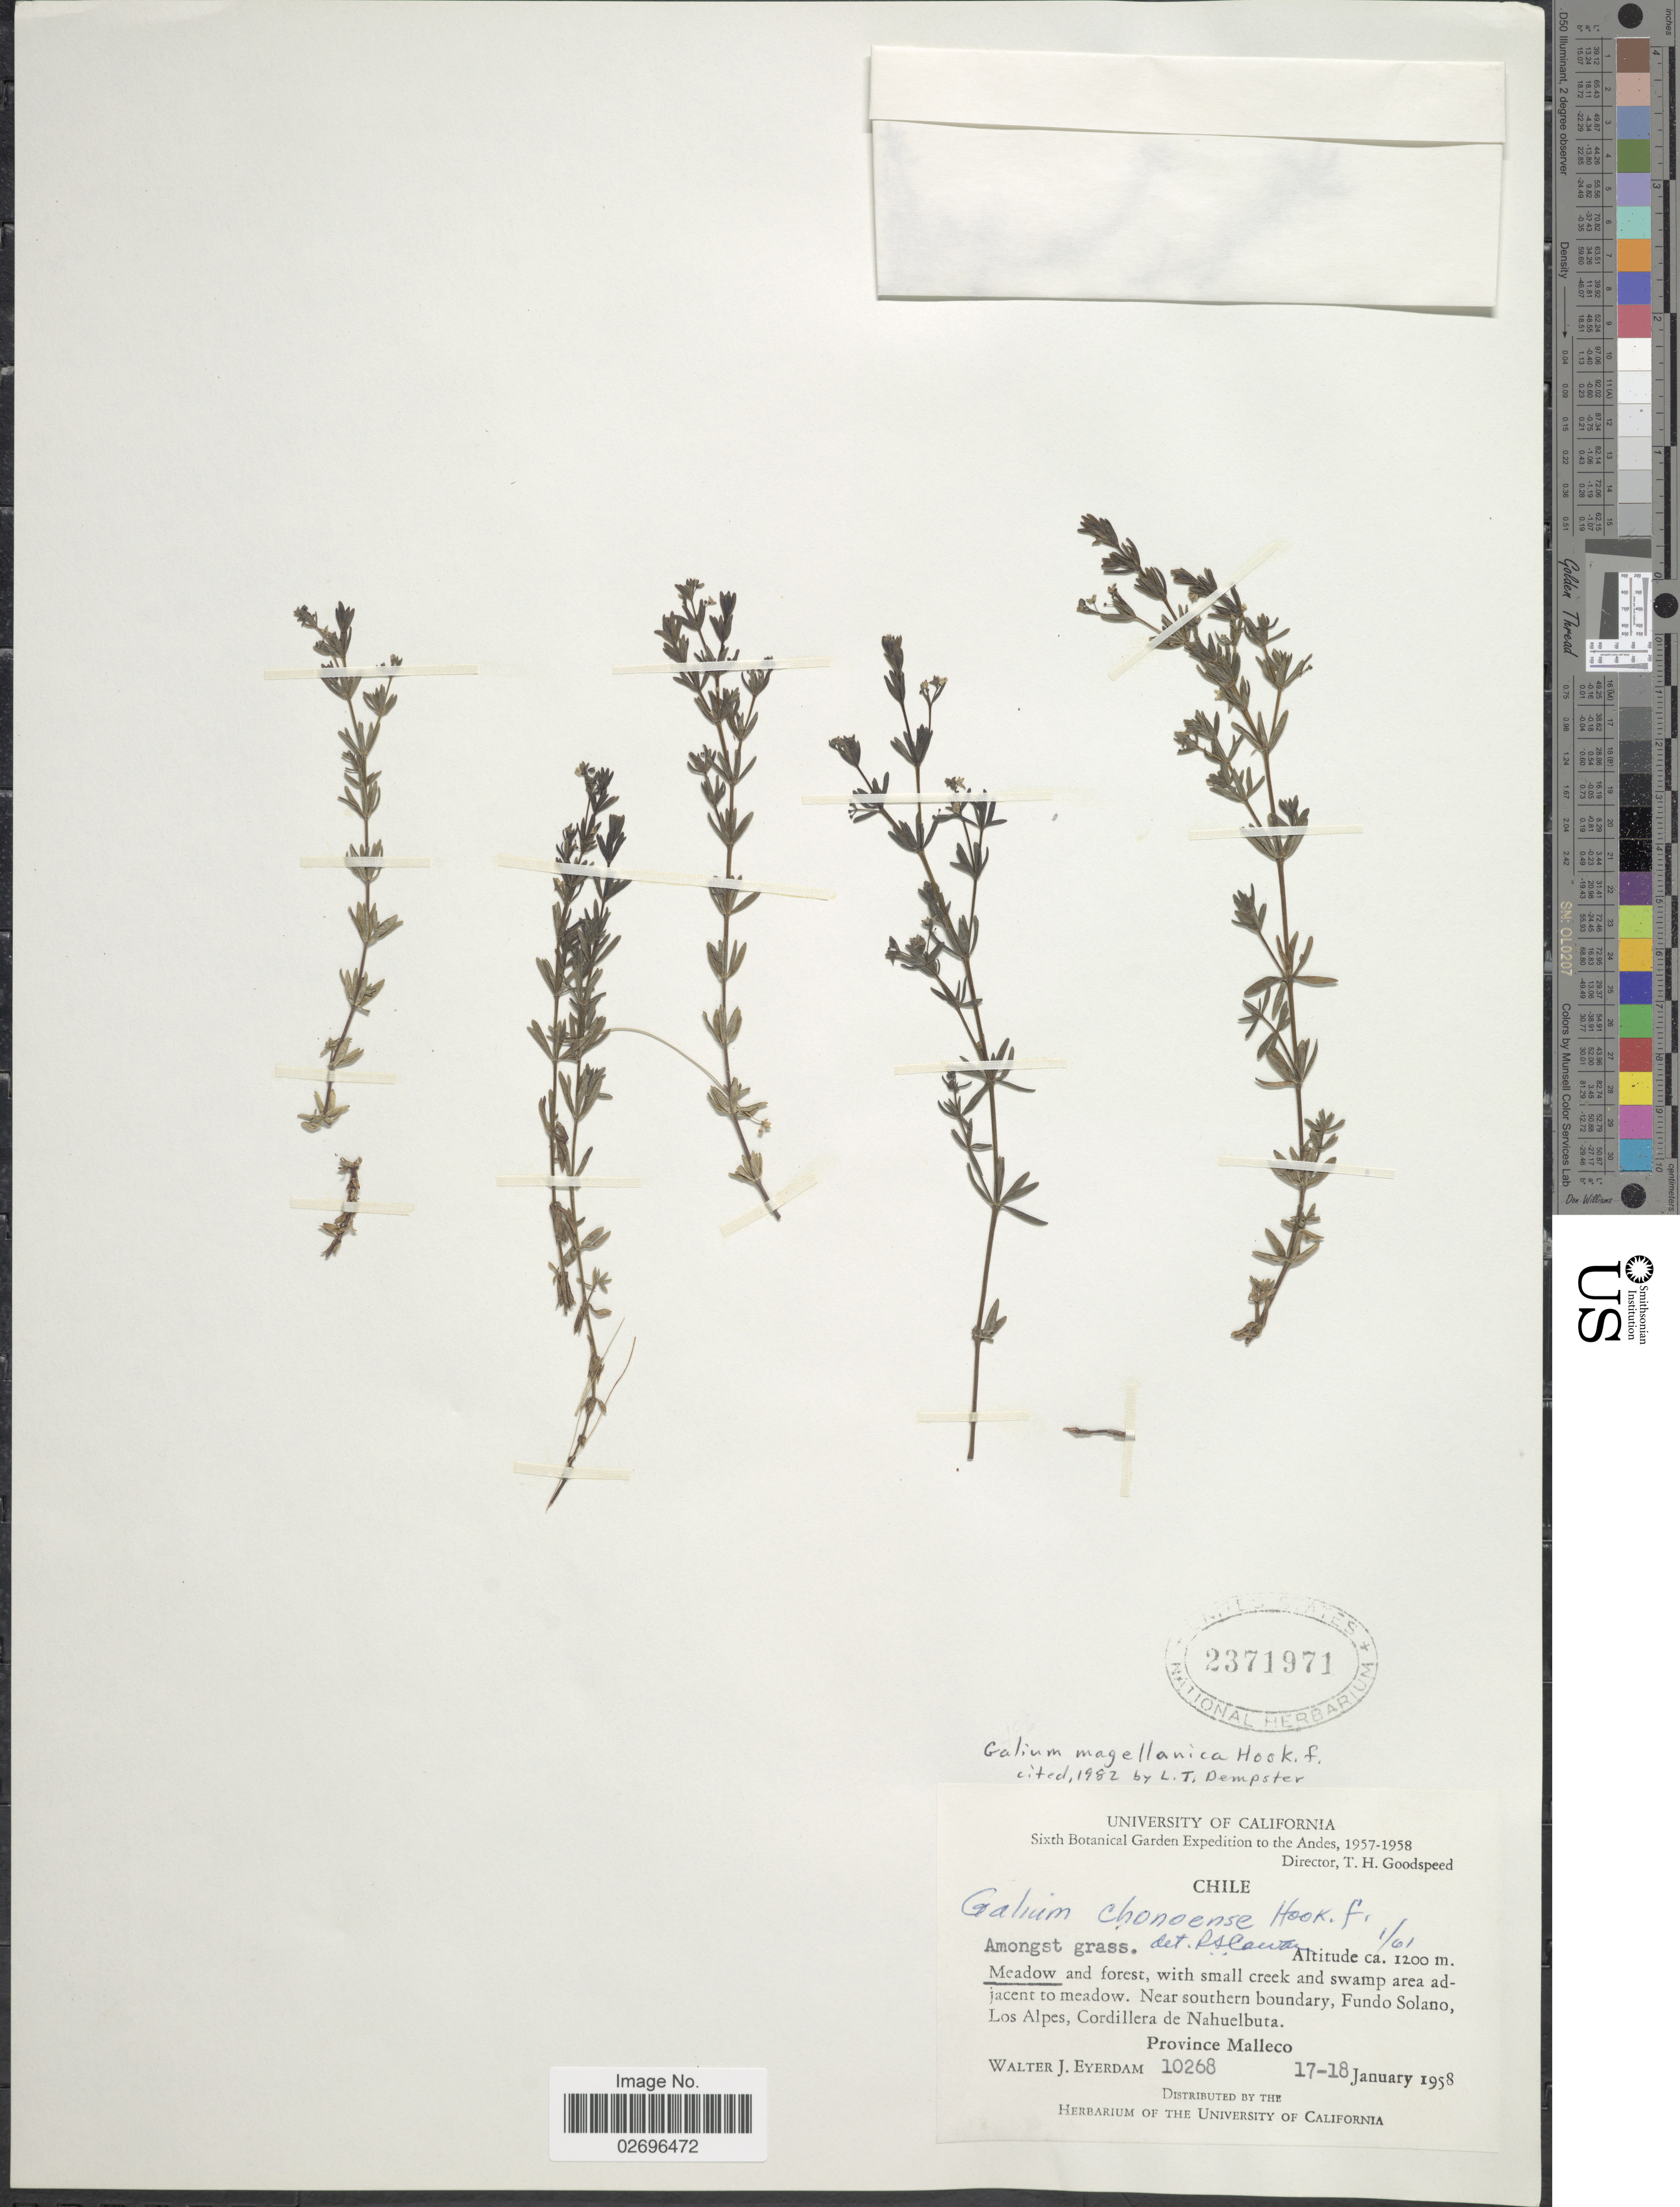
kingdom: Plantae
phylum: Tracheophyta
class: Magnoliopsida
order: Gentianales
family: Rubiaceae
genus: Galium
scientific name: Galium magellanicum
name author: Hook. f.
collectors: W. J. Eyerdam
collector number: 10268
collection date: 1958-01-17/1958-01-18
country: Bolivia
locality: The Andes. Near southern boundary, Fundo Solano, Los Alpes, Cordillera de Nahuelbuta, Province Malleco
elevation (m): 1200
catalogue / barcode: US 2371971